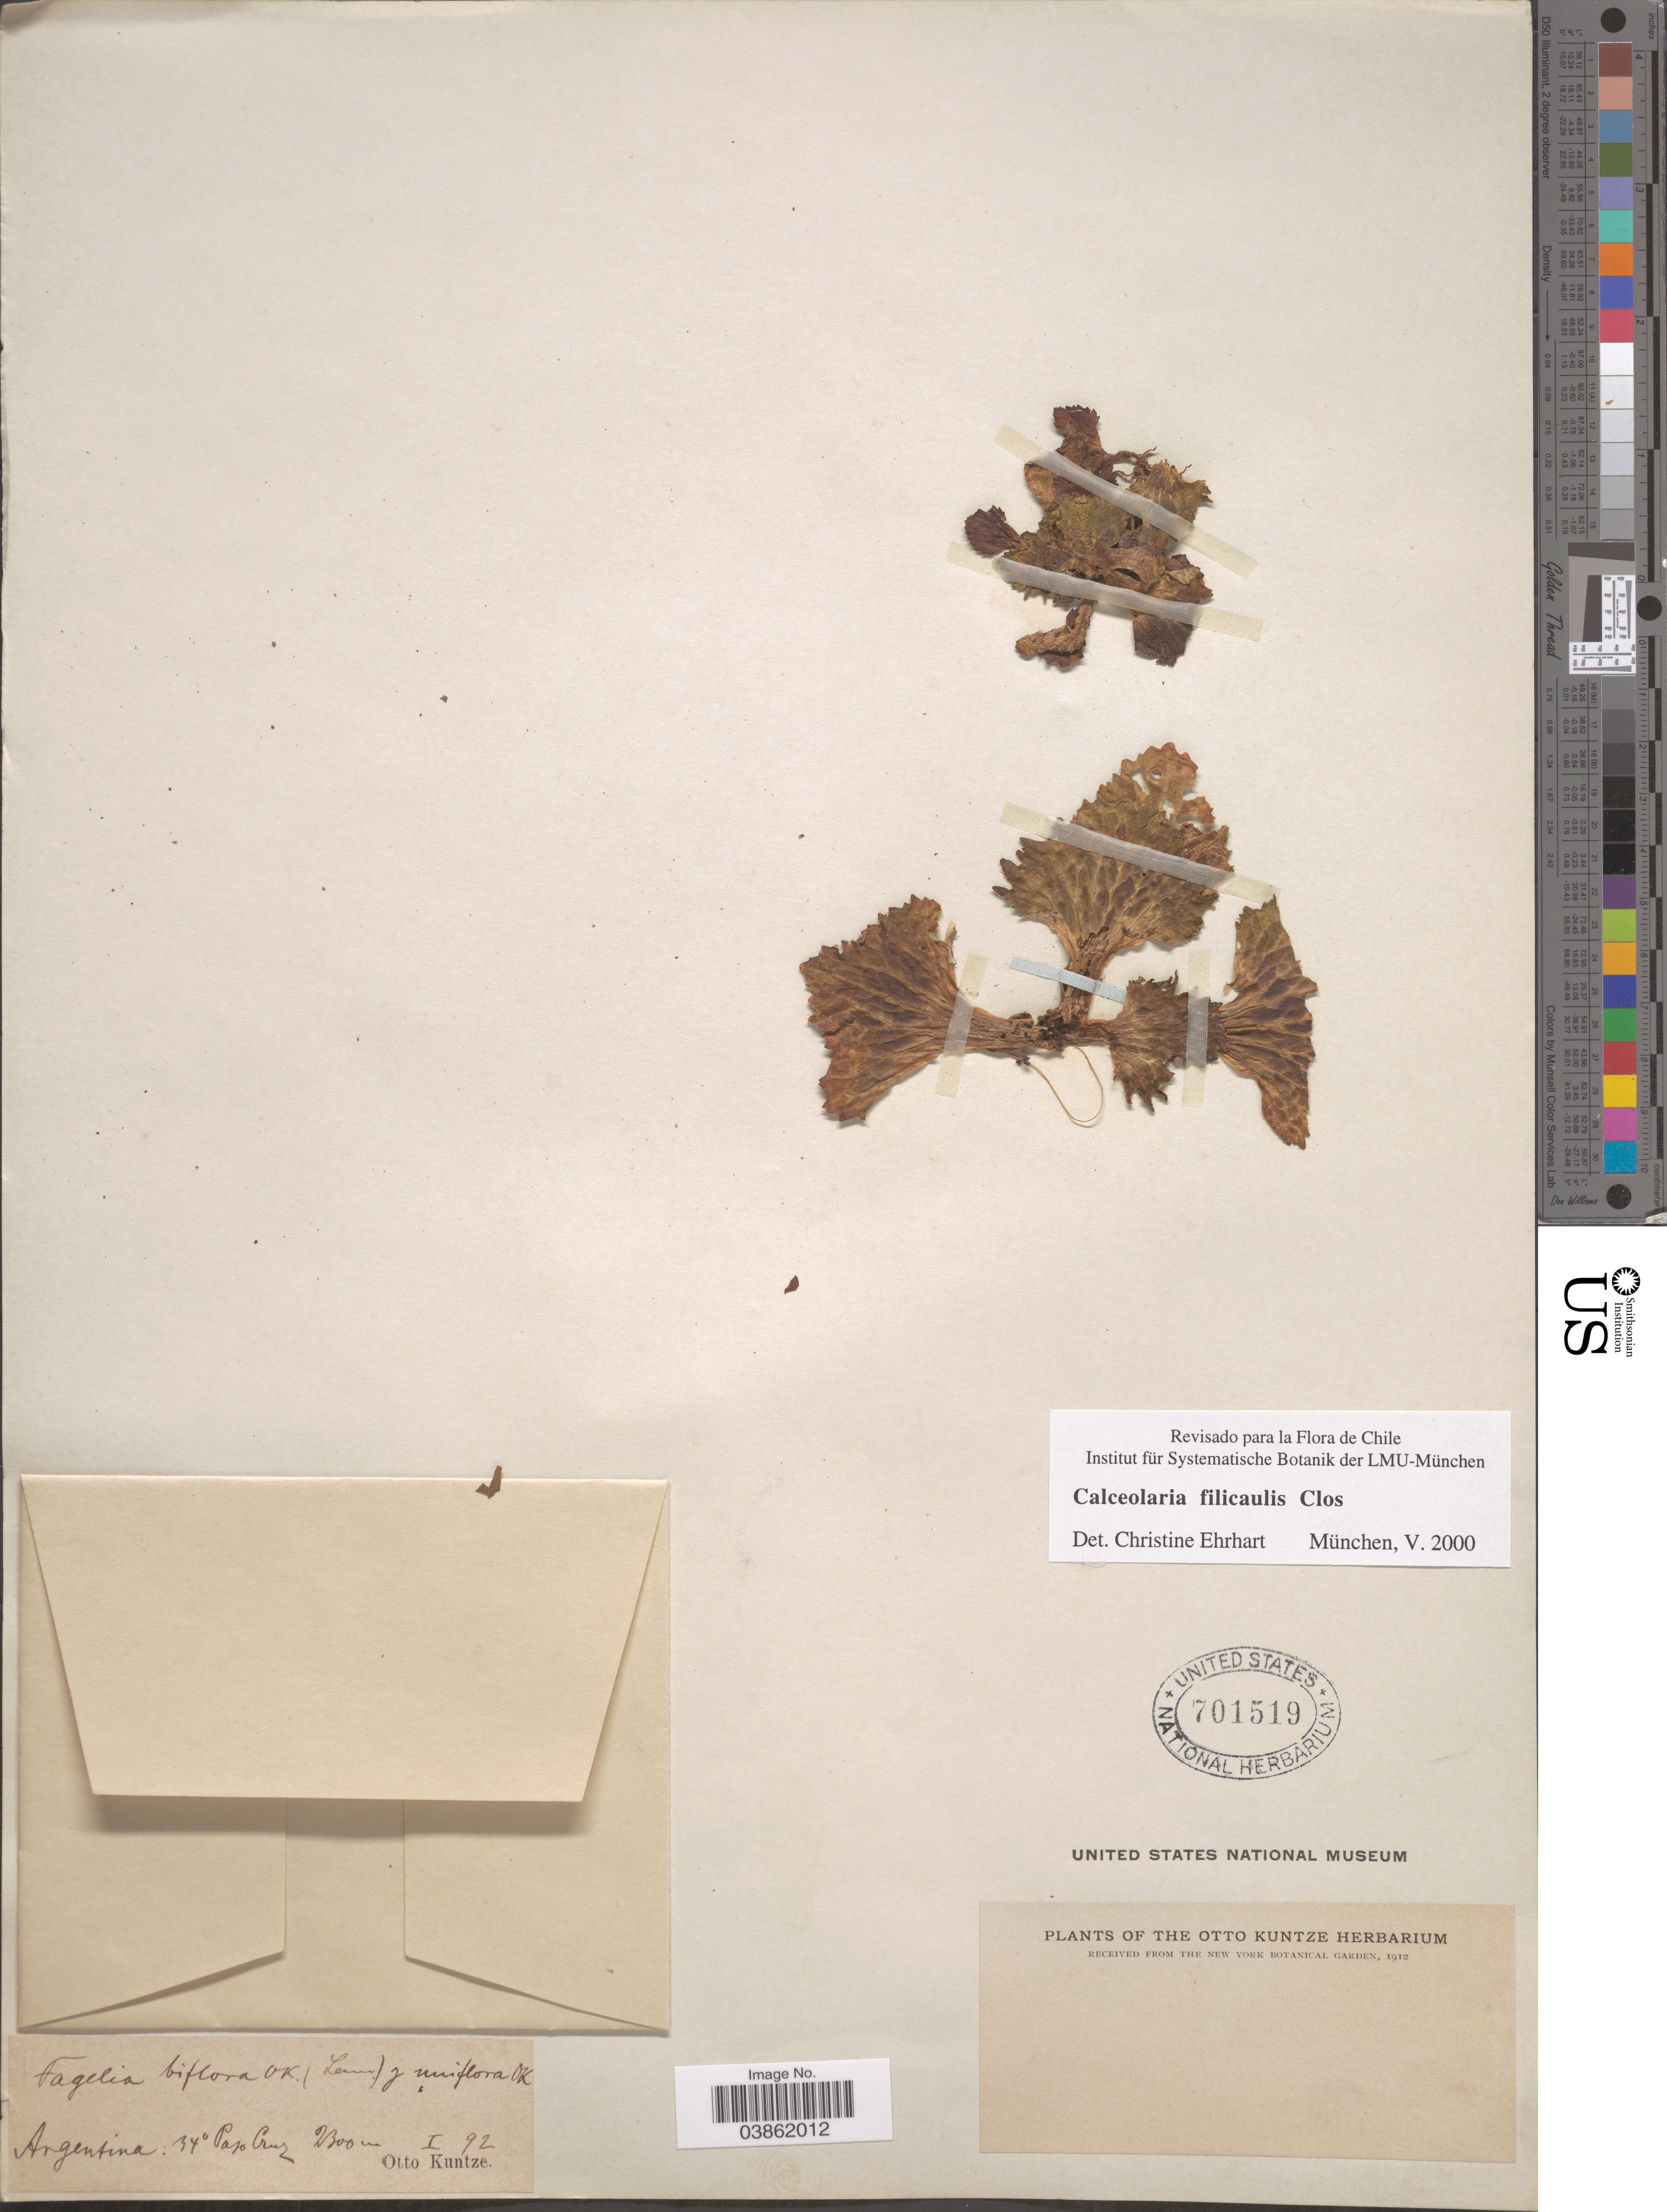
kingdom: Plantae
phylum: Tracheophyta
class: Magnoliopsida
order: Lamiales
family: Calceolariaceae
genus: Calceolaria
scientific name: Calceolaria filicaulis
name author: Clos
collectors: C.E.O. Kuntze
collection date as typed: Transcribed d/m/y: /1/92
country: Argentina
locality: Paso Cruz.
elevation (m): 2300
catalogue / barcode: US 701519